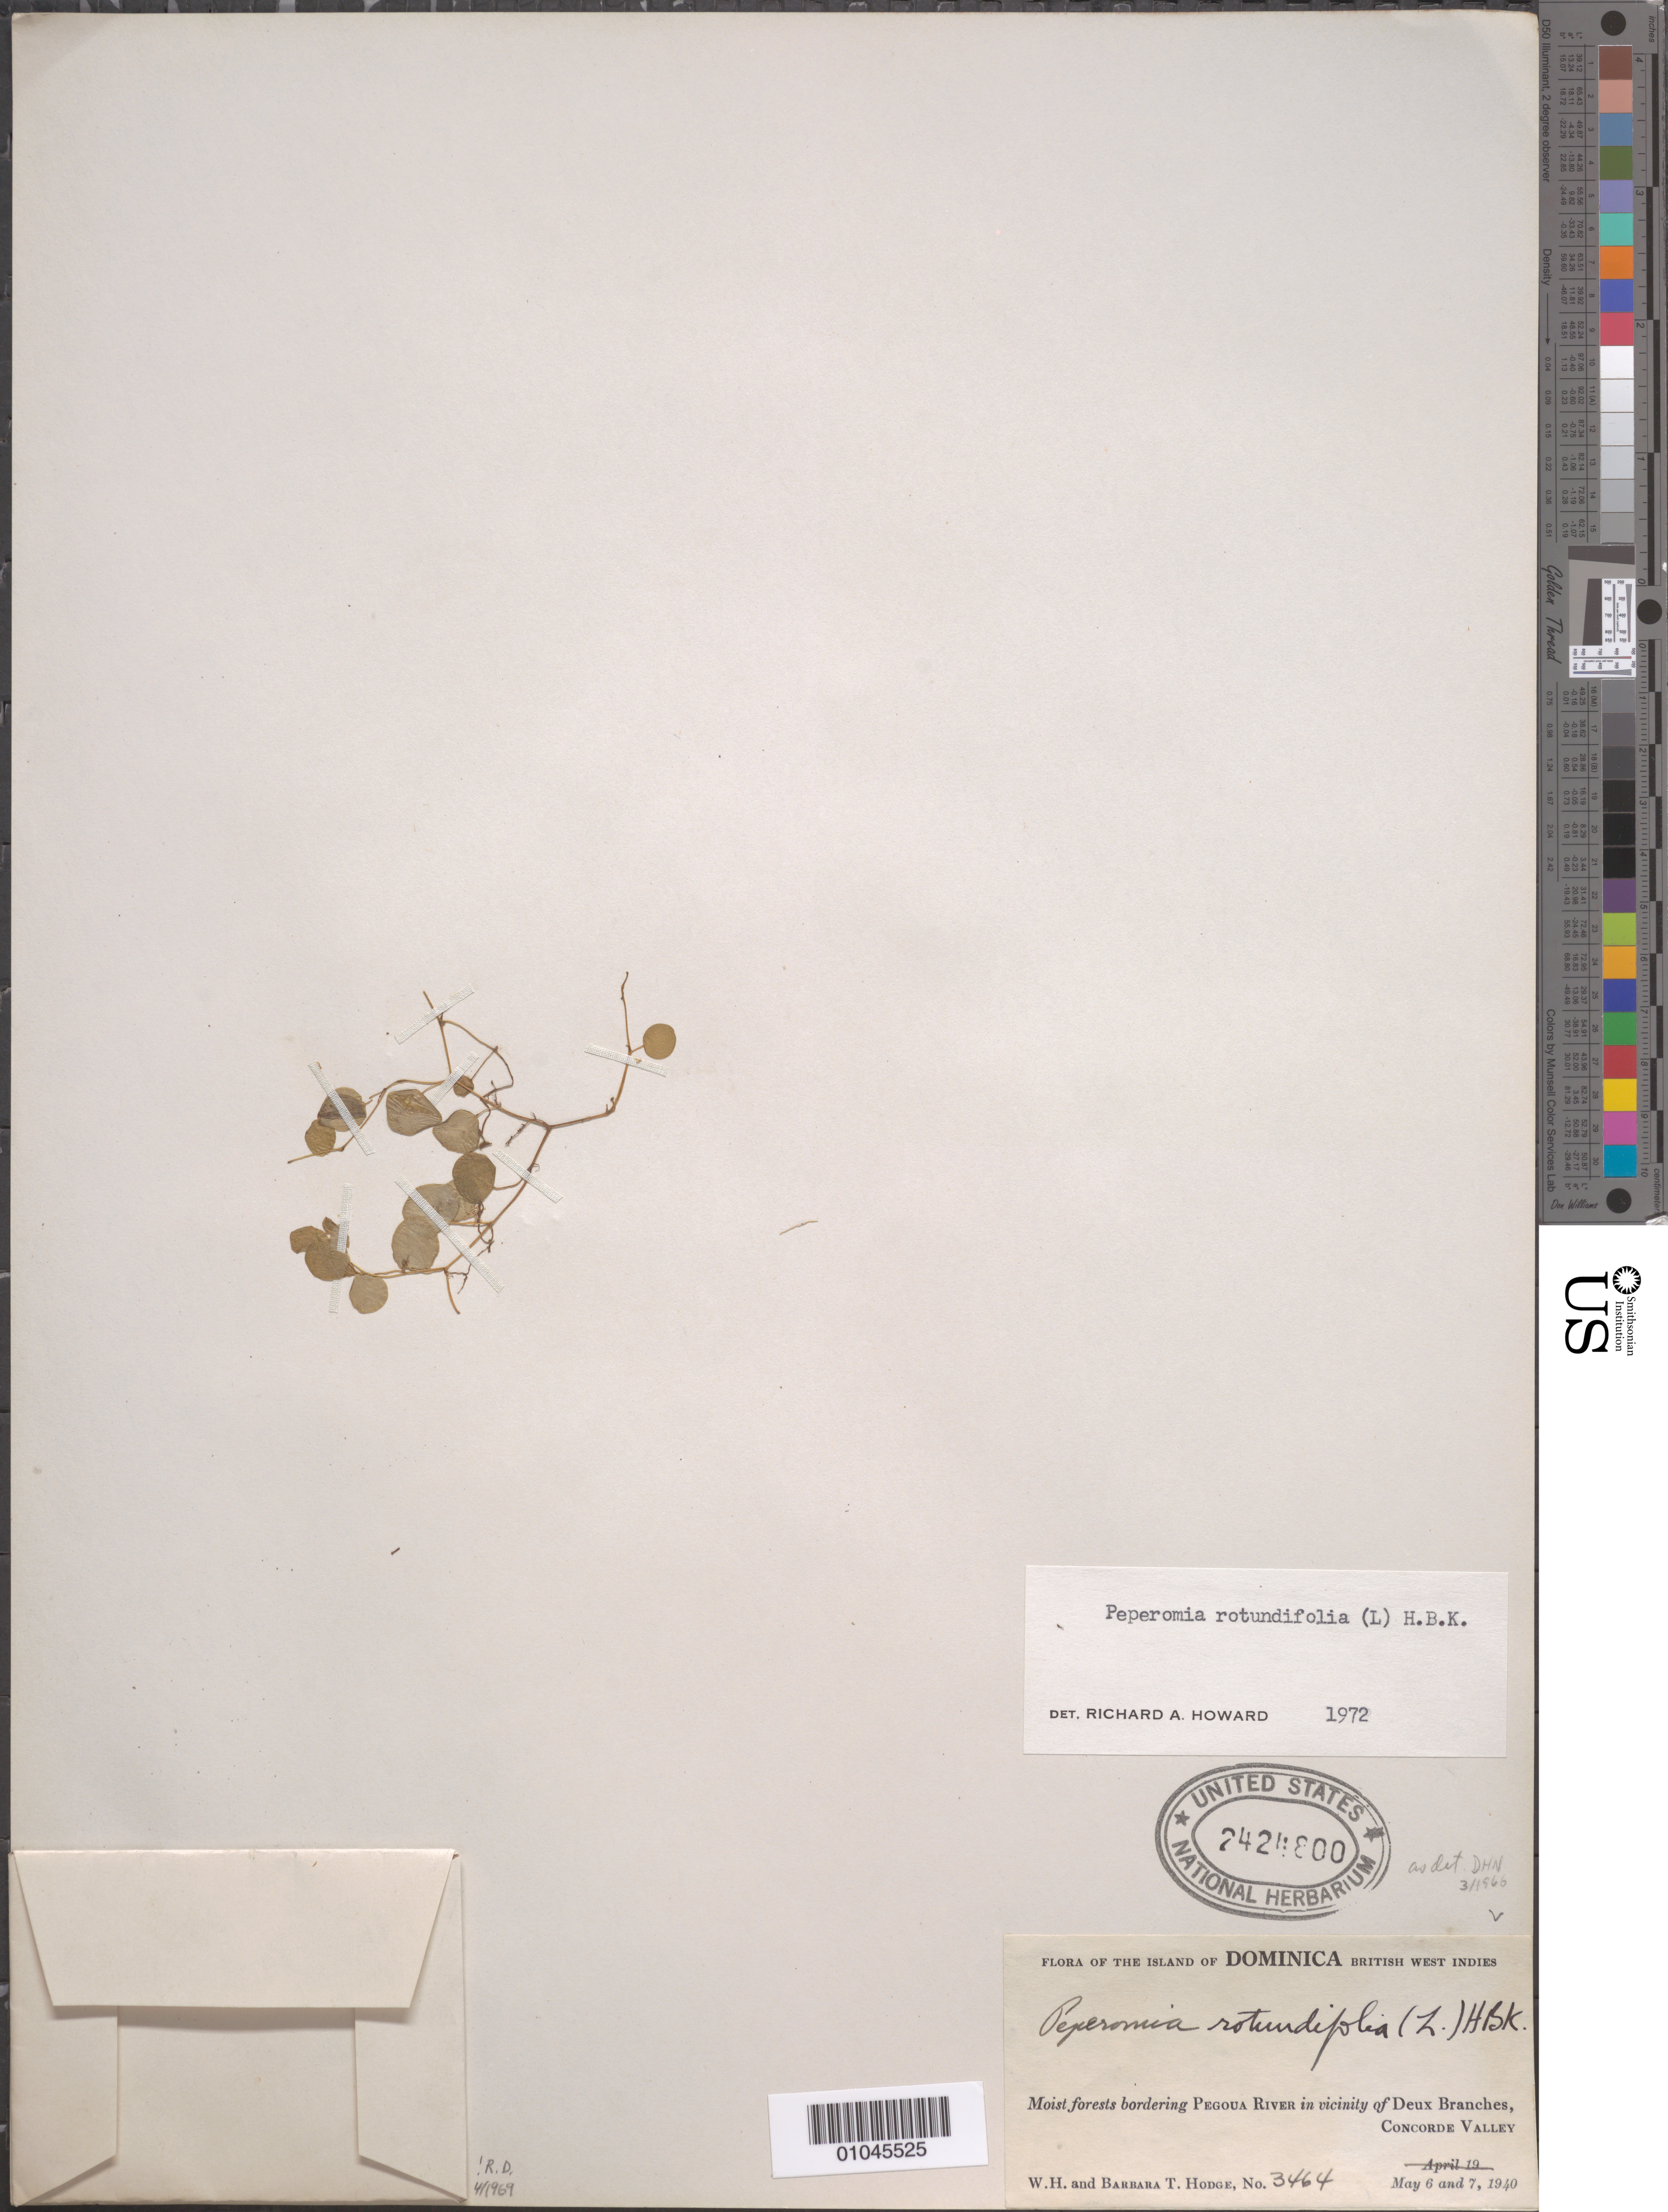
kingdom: Plantae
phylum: Tracheophyta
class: Magnoliopsida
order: Piperales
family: Piperaceae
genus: Peperomia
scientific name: Peperomia rotundifolia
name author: (L.) Kunth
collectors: B. Hodge & W. Hodge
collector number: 3464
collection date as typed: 06 May 1940 to 07 May 1940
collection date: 1940-05-06/1940-05-07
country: Dominica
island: Dominica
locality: Moist forests bordering Pegoua River in vicinity of Deux Branches.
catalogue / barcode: US 2424800